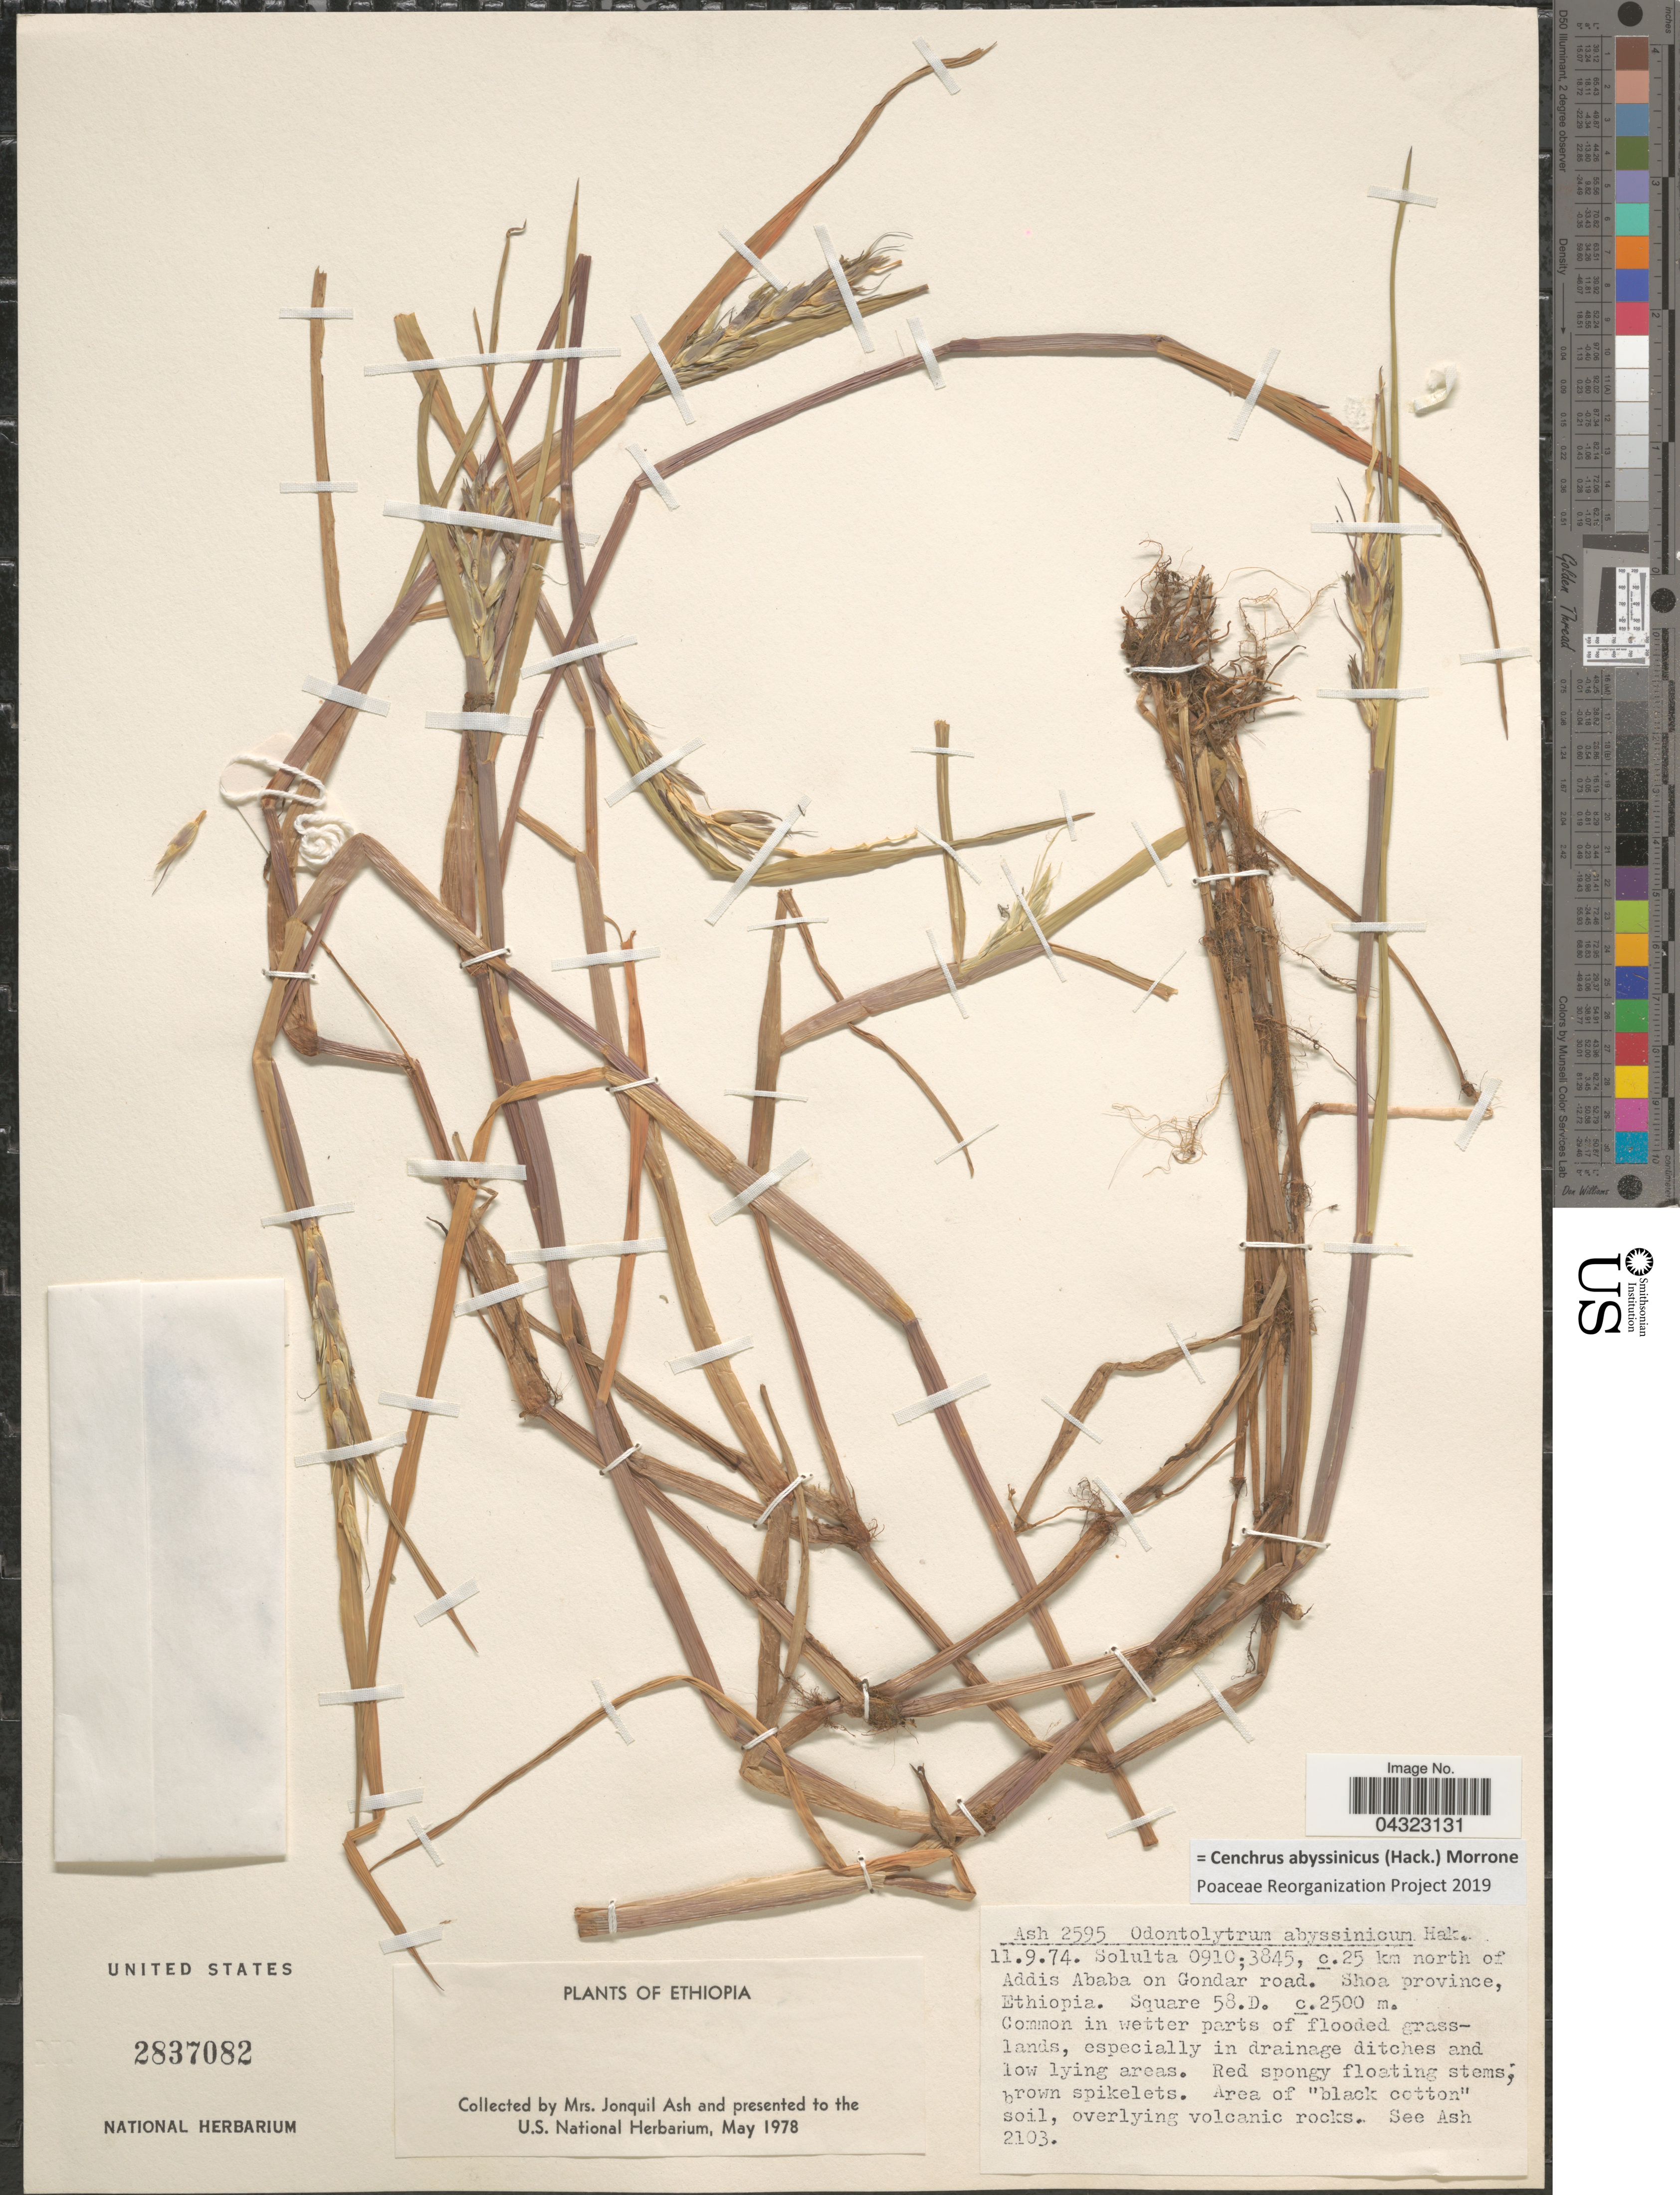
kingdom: Plantae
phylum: Tracheophyta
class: Liliopsida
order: Poales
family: Poaceae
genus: Cenchrus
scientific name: Cenchrus abyssinicus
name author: (Hack.) Morrone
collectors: J. Ash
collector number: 2595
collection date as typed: Transcribed d/m/y: 11/9/74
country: Ethiopia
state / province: Addis Ababa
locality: Solulta 0910; 3845, c. 25 km north of Addis Ababa on Gondar road. Shoa Province. Square 58. D.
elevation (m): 2500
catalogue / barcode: US 2837082